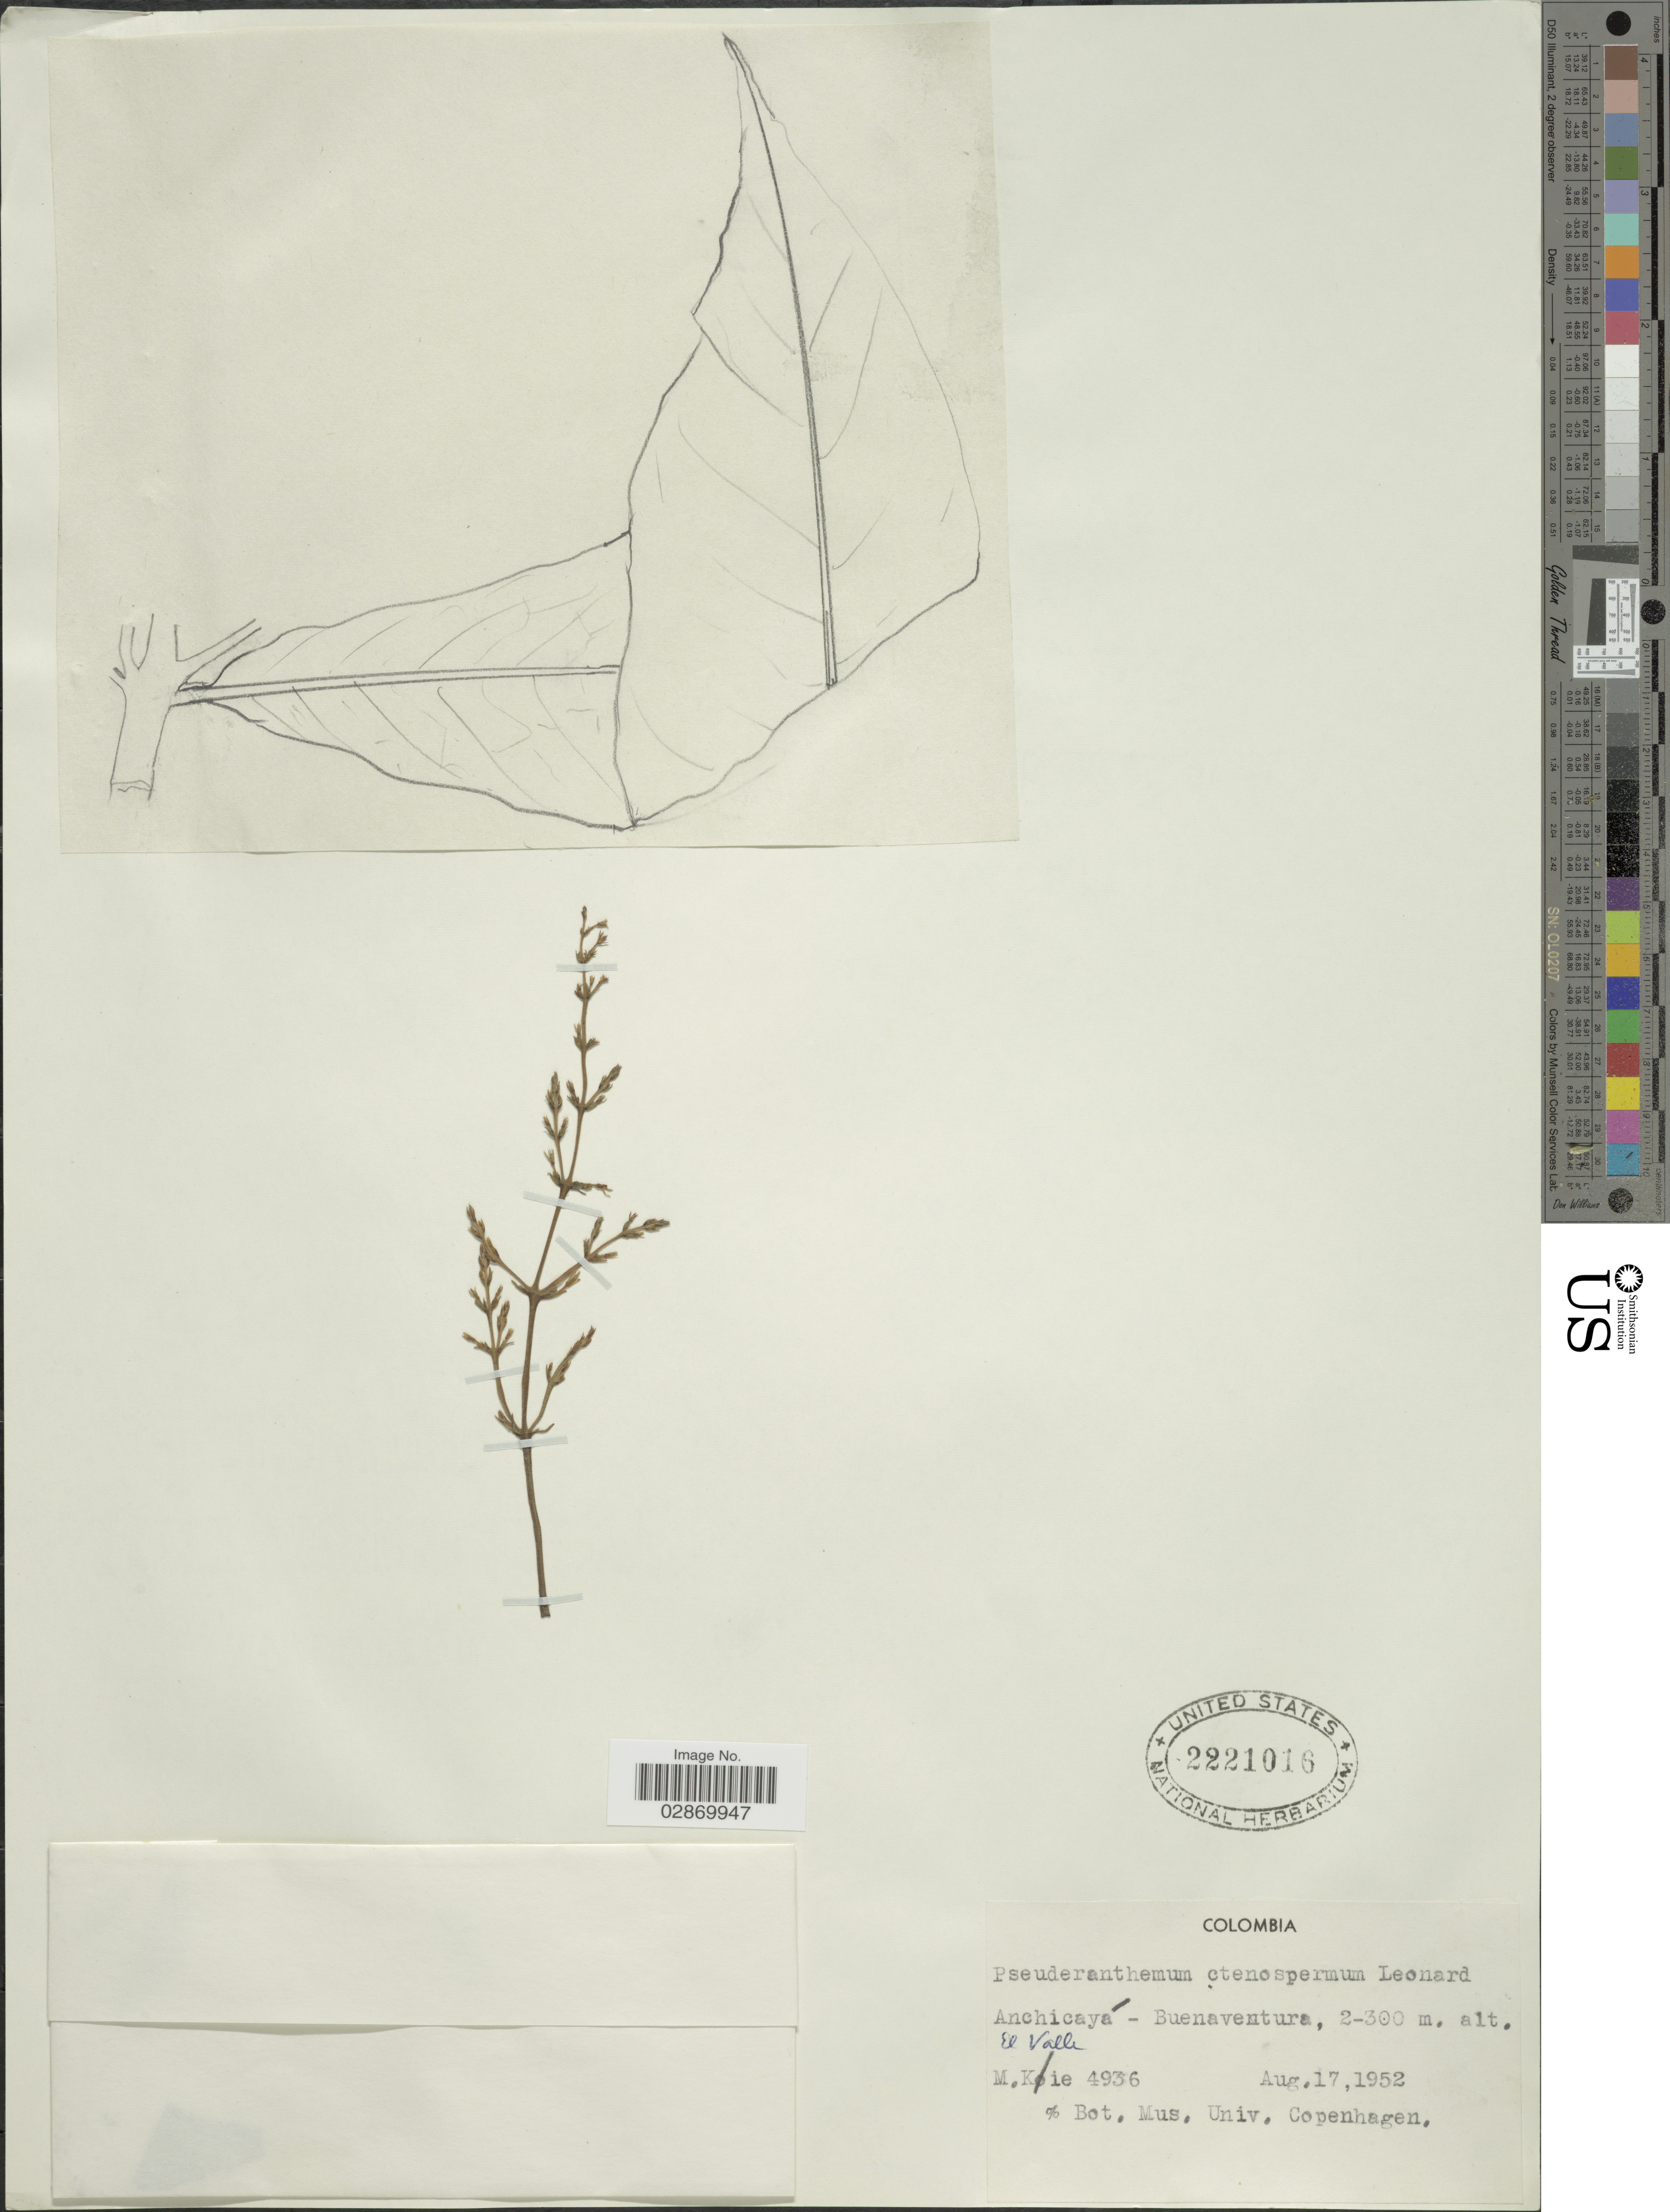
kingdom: Plantae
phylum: Tracheophyta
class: Magnoliopsida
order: Lamiales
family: Acanthaceae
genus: Pseuderanthemum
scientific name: Pseuderanthemum ctenospermum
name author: Leonard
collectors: M. Köie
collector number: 4936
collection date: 1952-08-17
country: Colombia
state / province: Valle del Cauca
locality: Anchicayá-Buenaventura.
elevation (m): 200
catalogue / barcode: US 2221016